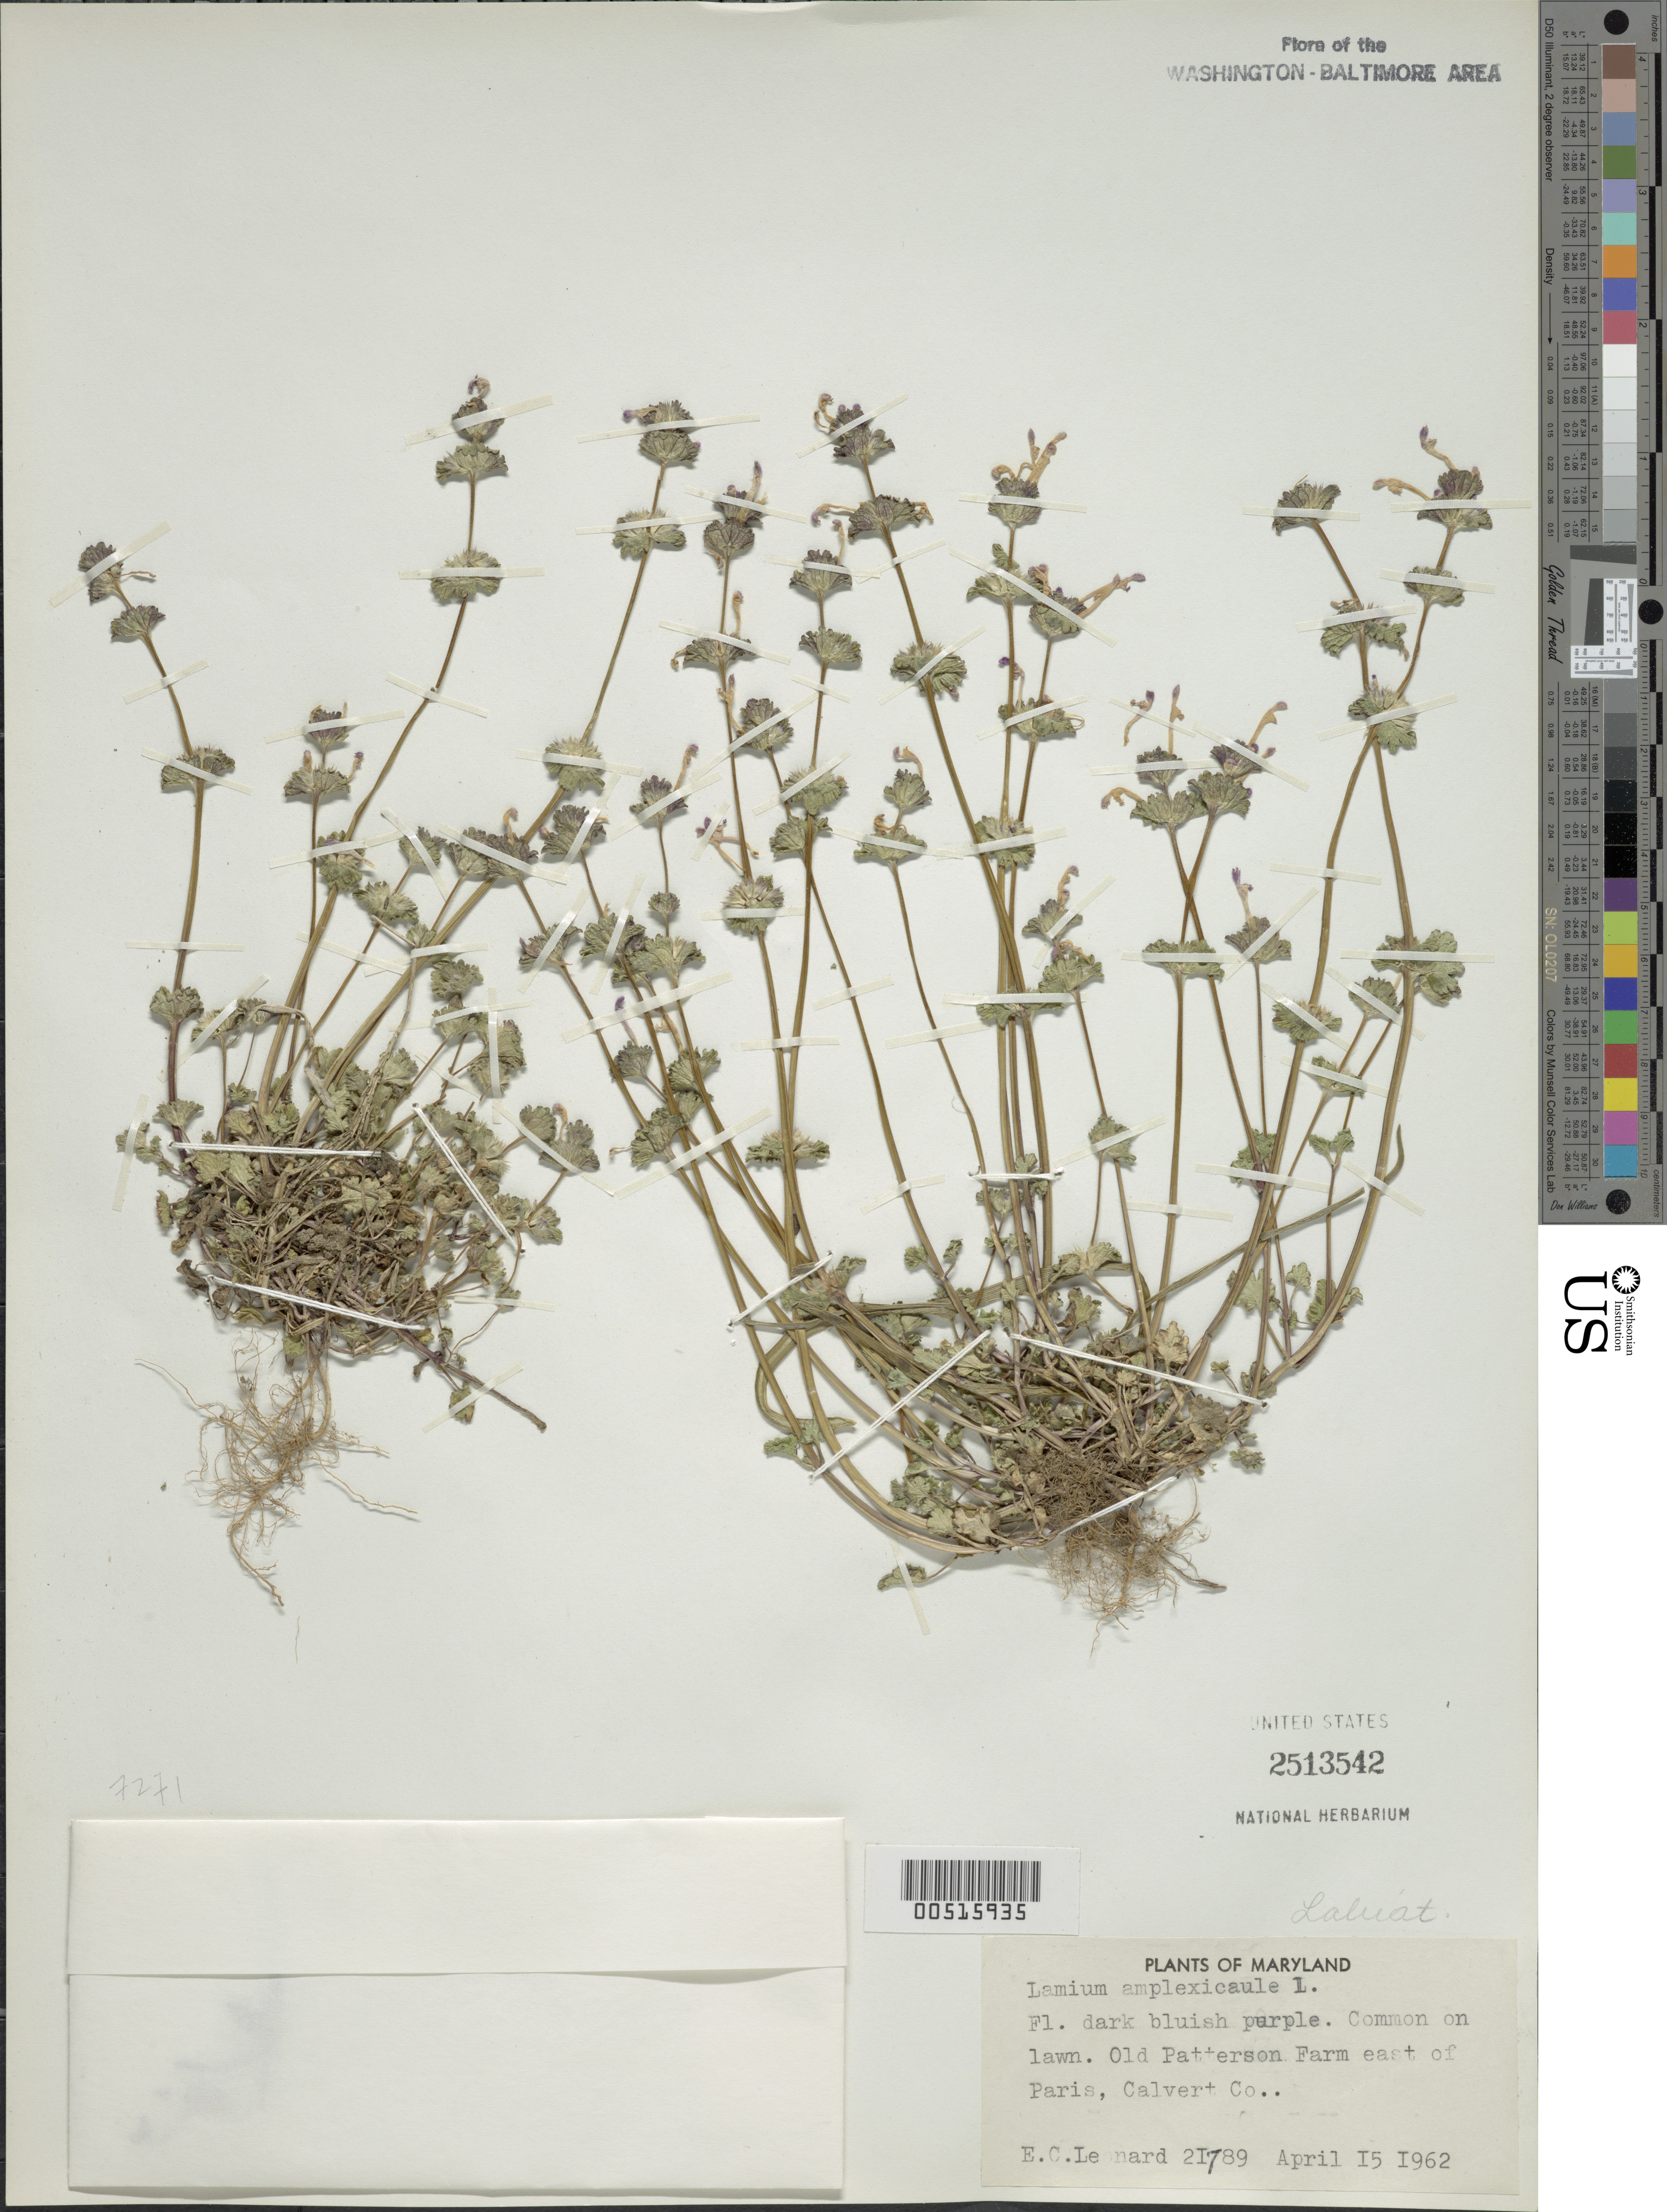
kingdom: Plantae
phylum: Tracheophyta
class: Magnoliopsida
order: Lamiales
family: Lamiaceae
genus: Lamium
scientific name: Lamium amplexicaule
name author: L.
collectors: E. C. Leonard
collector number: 21789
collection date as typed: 15 Apr 1962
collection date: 1962-04-15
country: United States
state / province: Maryland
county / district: Calvert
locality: Paris, E Of, Old Patterson Farm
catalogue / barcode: US 2513542